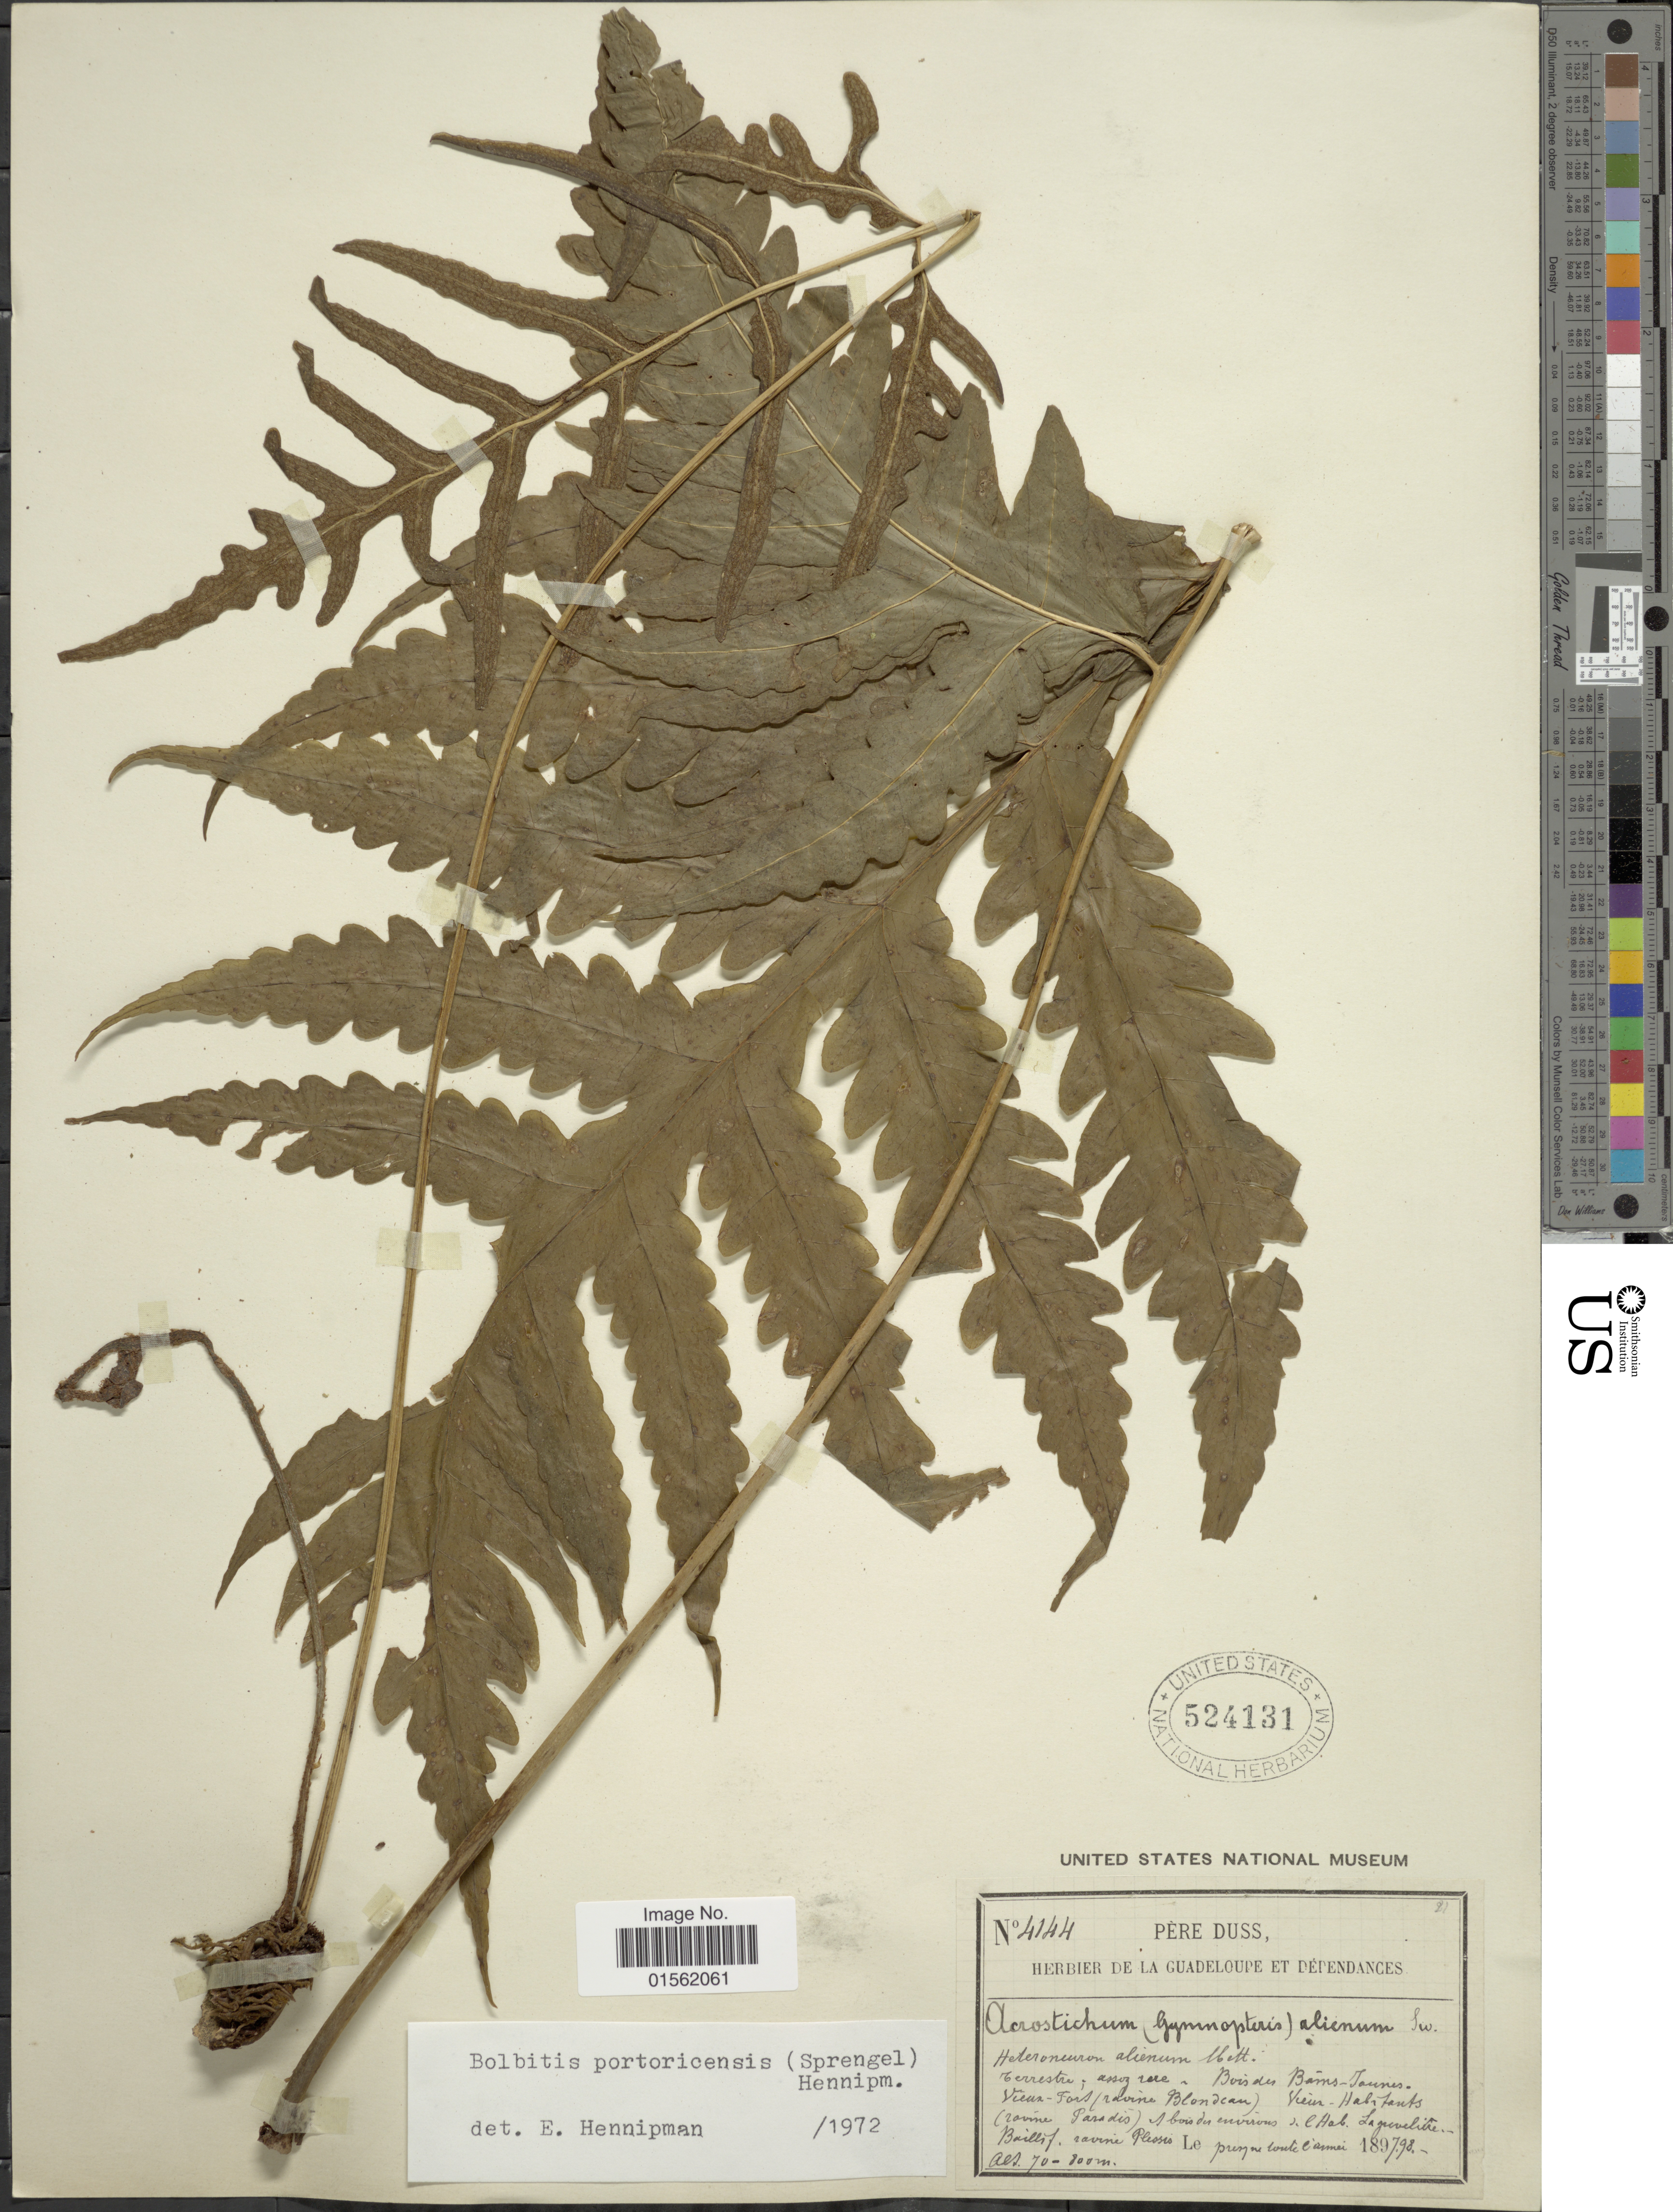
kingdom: Plantae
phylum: Tracheophyta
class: Polypodiopsida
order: Polypodiales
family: Dryopteridaceae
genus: Bolbitis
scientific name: Bolbitis portoricensis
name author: (Spreng.) Hennipman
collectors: Père Duss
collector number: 4144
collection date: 1897/1898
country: Guadeloupe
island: Leeward Is.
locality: Bois du Bains-Jaunes, Vieux-Fort (ravine Blondeau) Vieux-Habitants (ravine Paradis) et bois du environs del. Hab. La greveliere Baillif. ravine Plessis.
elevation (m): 70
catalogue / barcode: US 524131